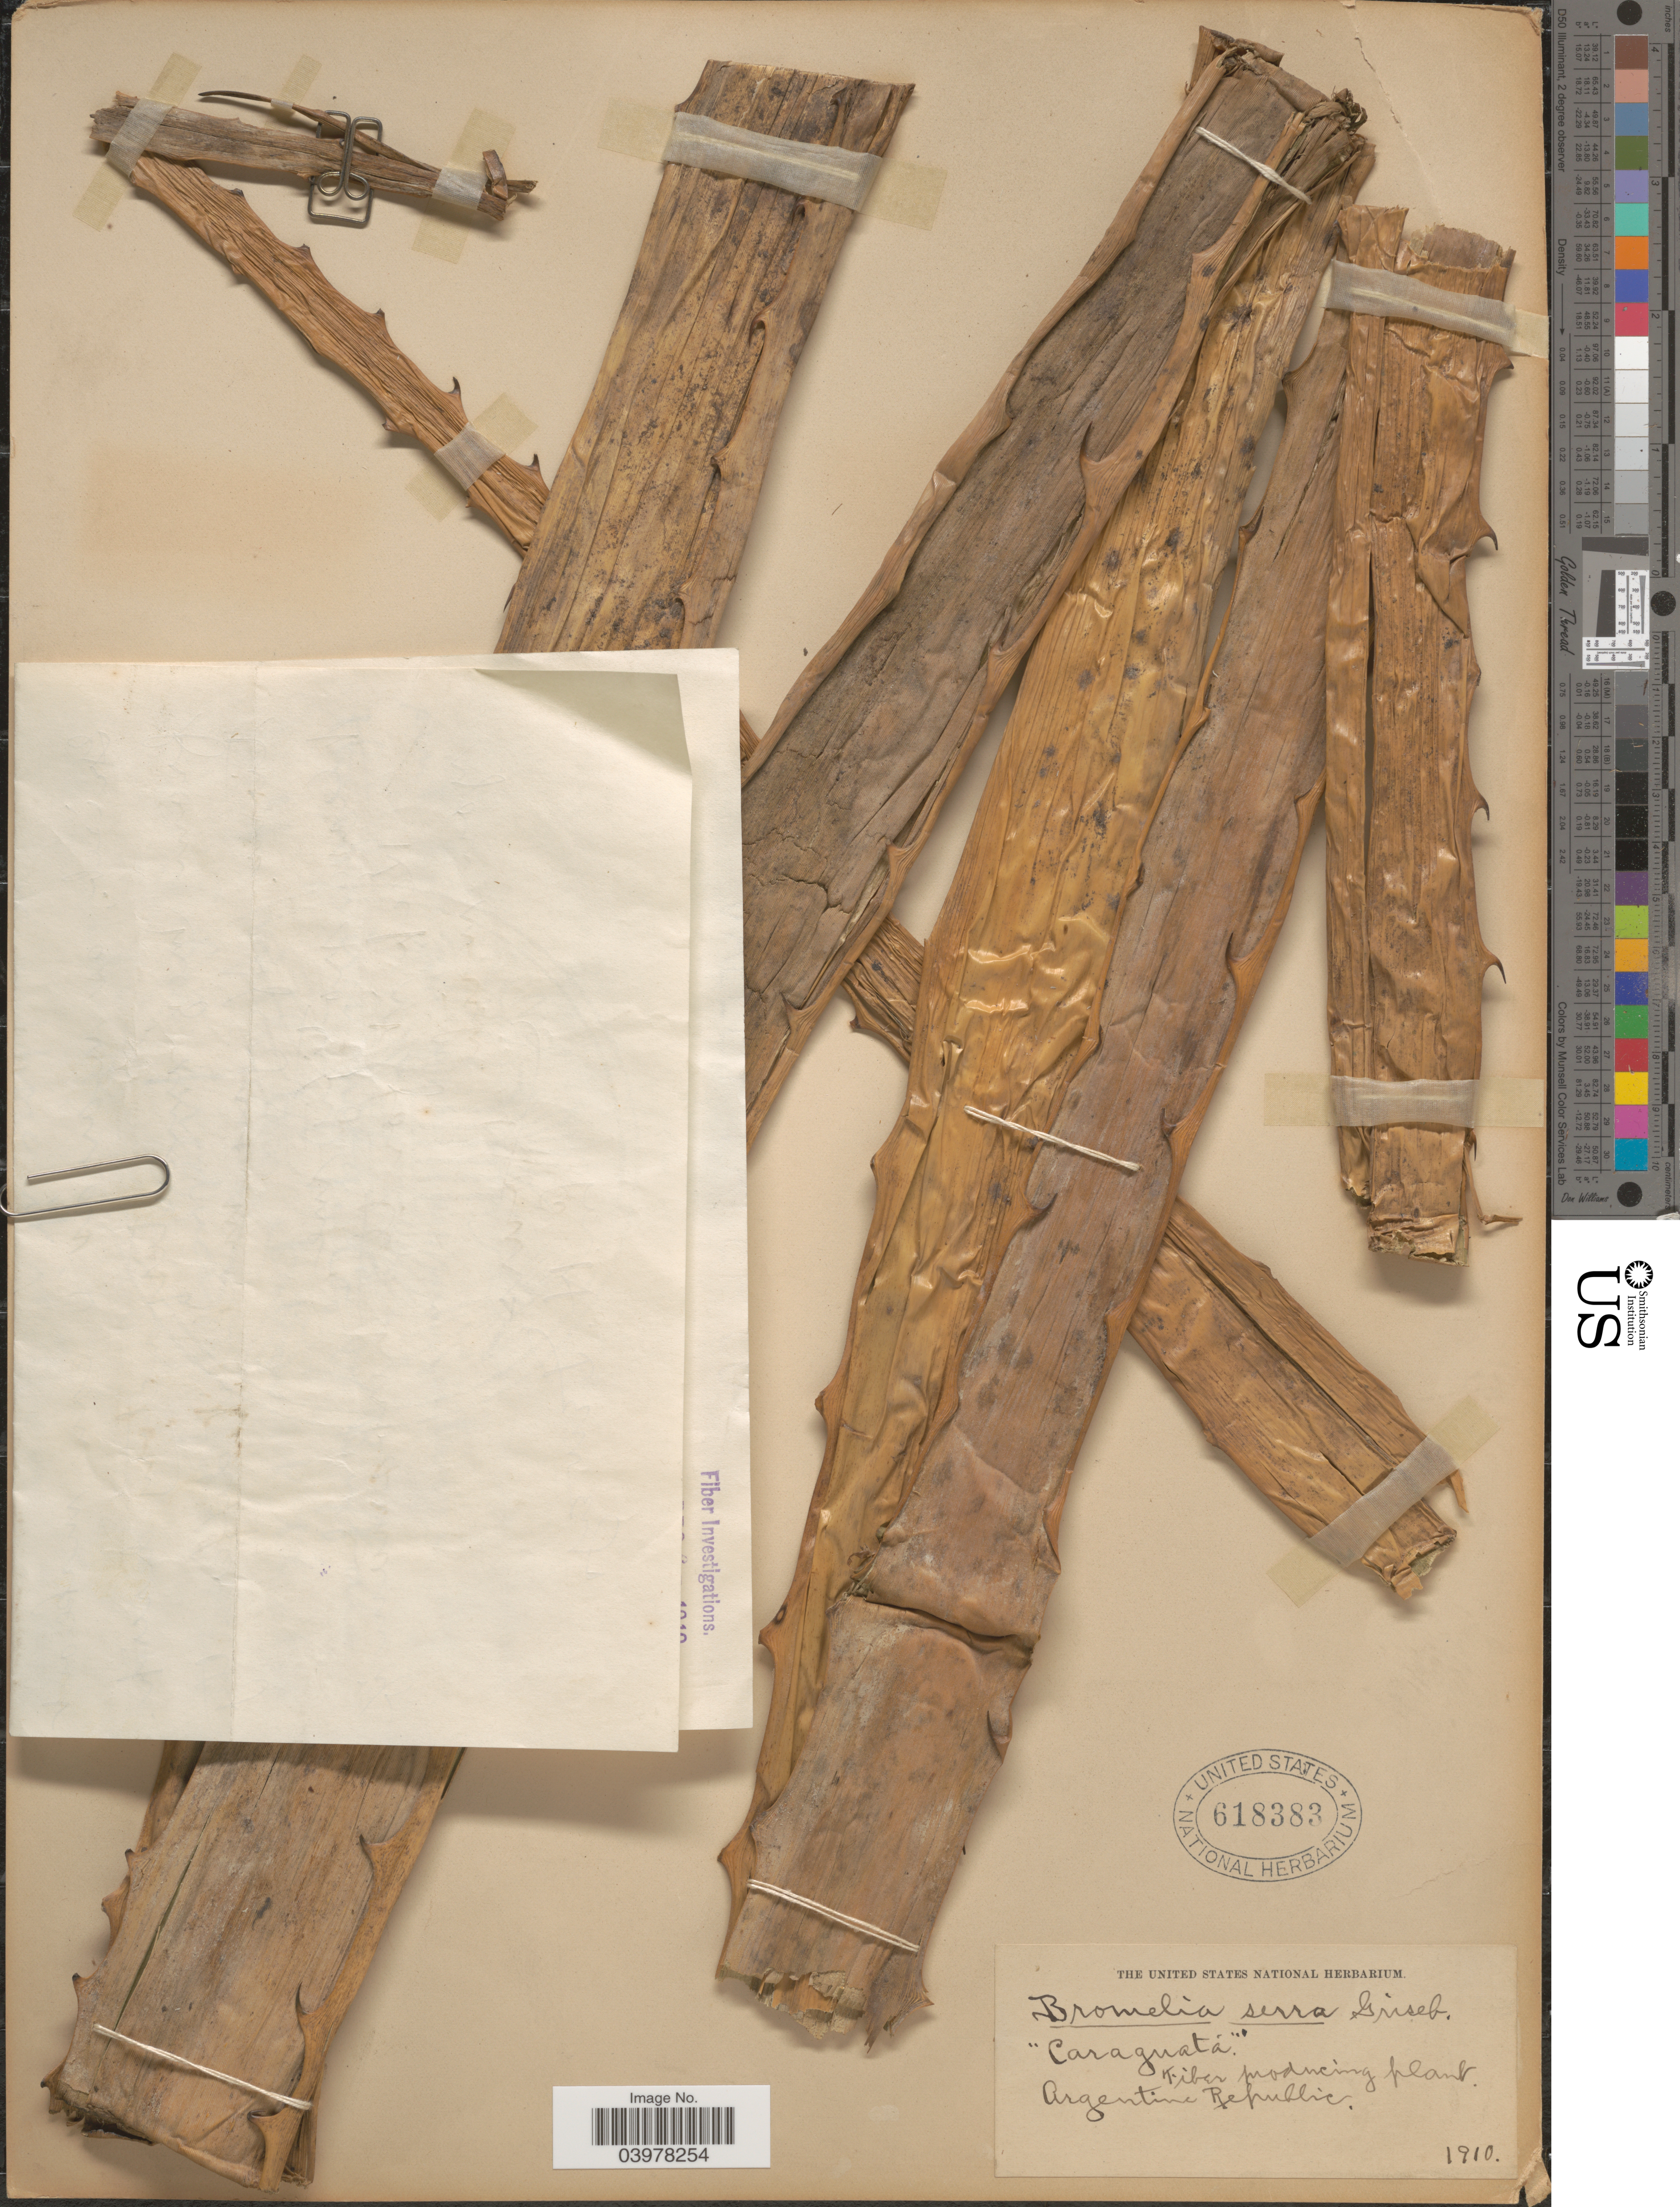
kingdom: Plantae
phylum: Tracheophyta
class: Liliopsida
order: Poales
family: Bromeliaceae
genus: Bromelia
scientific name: Bromelia serra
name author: Griseb.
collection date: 1910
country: Argentina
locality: Argentine Republic.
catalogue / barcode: US 618383